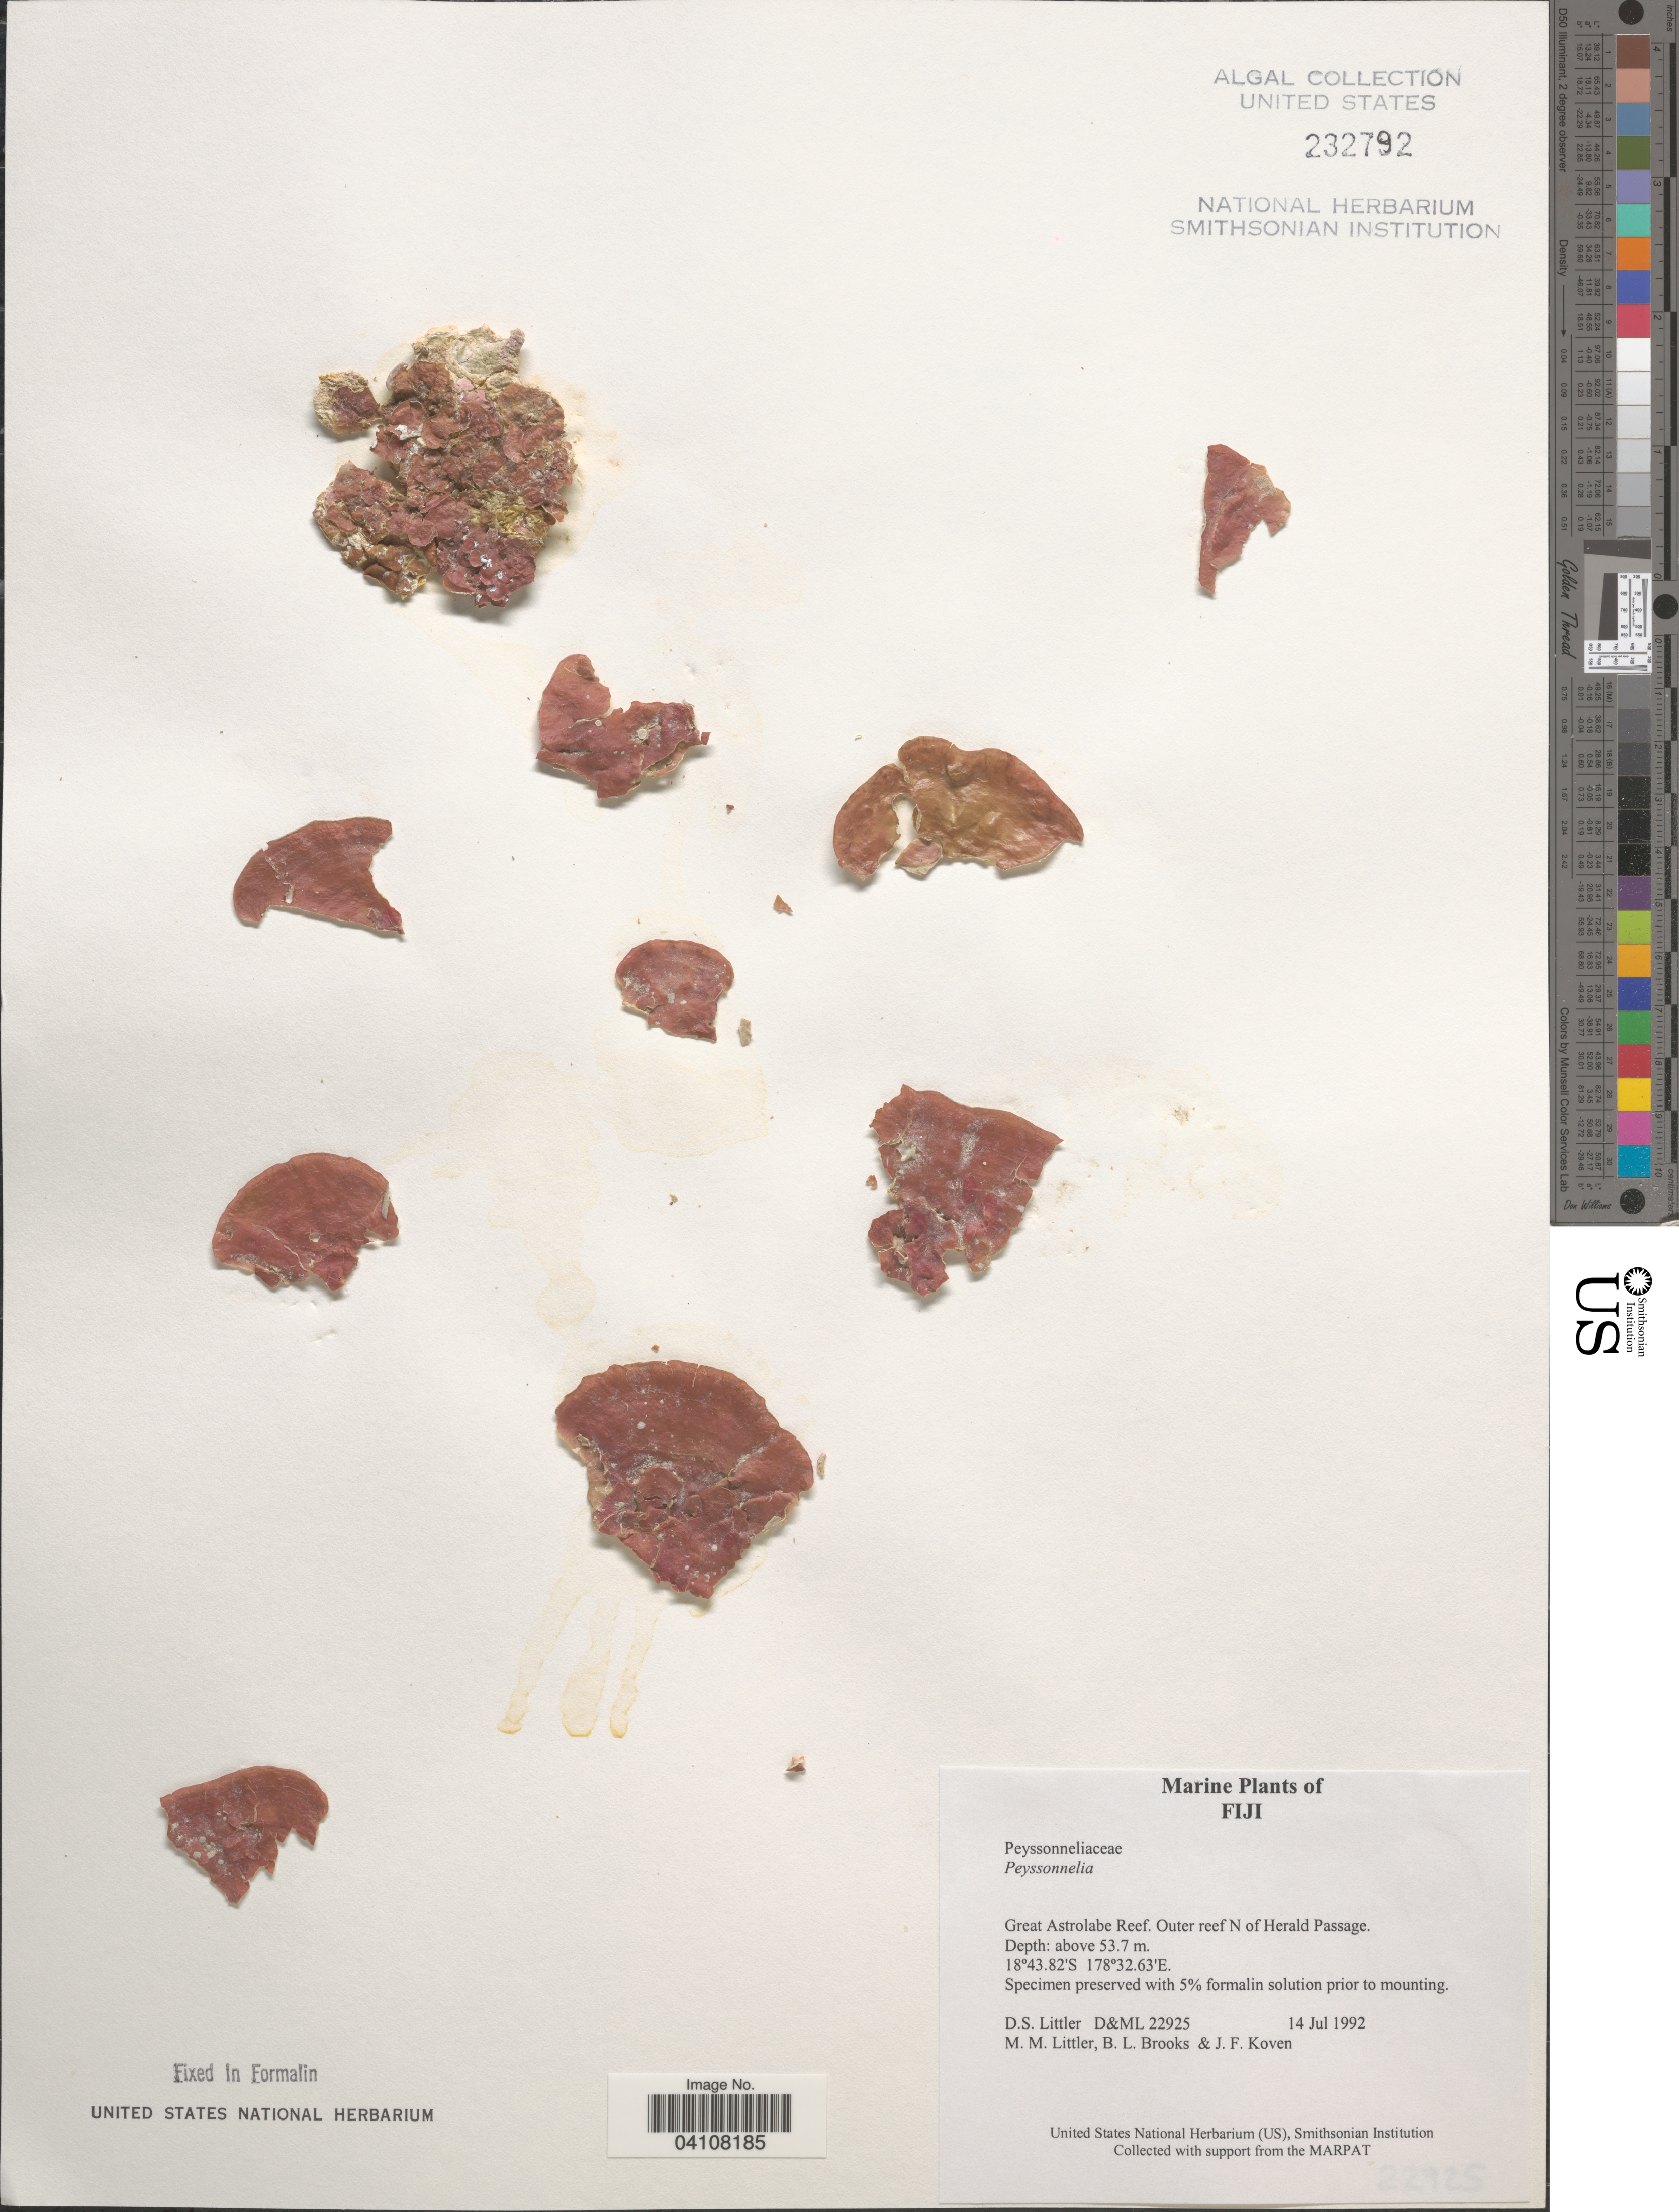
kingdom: Plantae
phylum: Rhodophyta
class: Florideophyceae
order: Peyssonneliales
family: Peyssonneliaceae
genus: Peyssonnelia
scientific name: Peyssonnelia sp.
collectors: D. S. Littler, B. Brooks & J. Koven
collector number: D&ML22925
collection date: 1992-07-14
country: Fiji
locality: Great Astrolabe Reef. Outer reef N of Herald Passage.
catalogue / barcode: US 232792